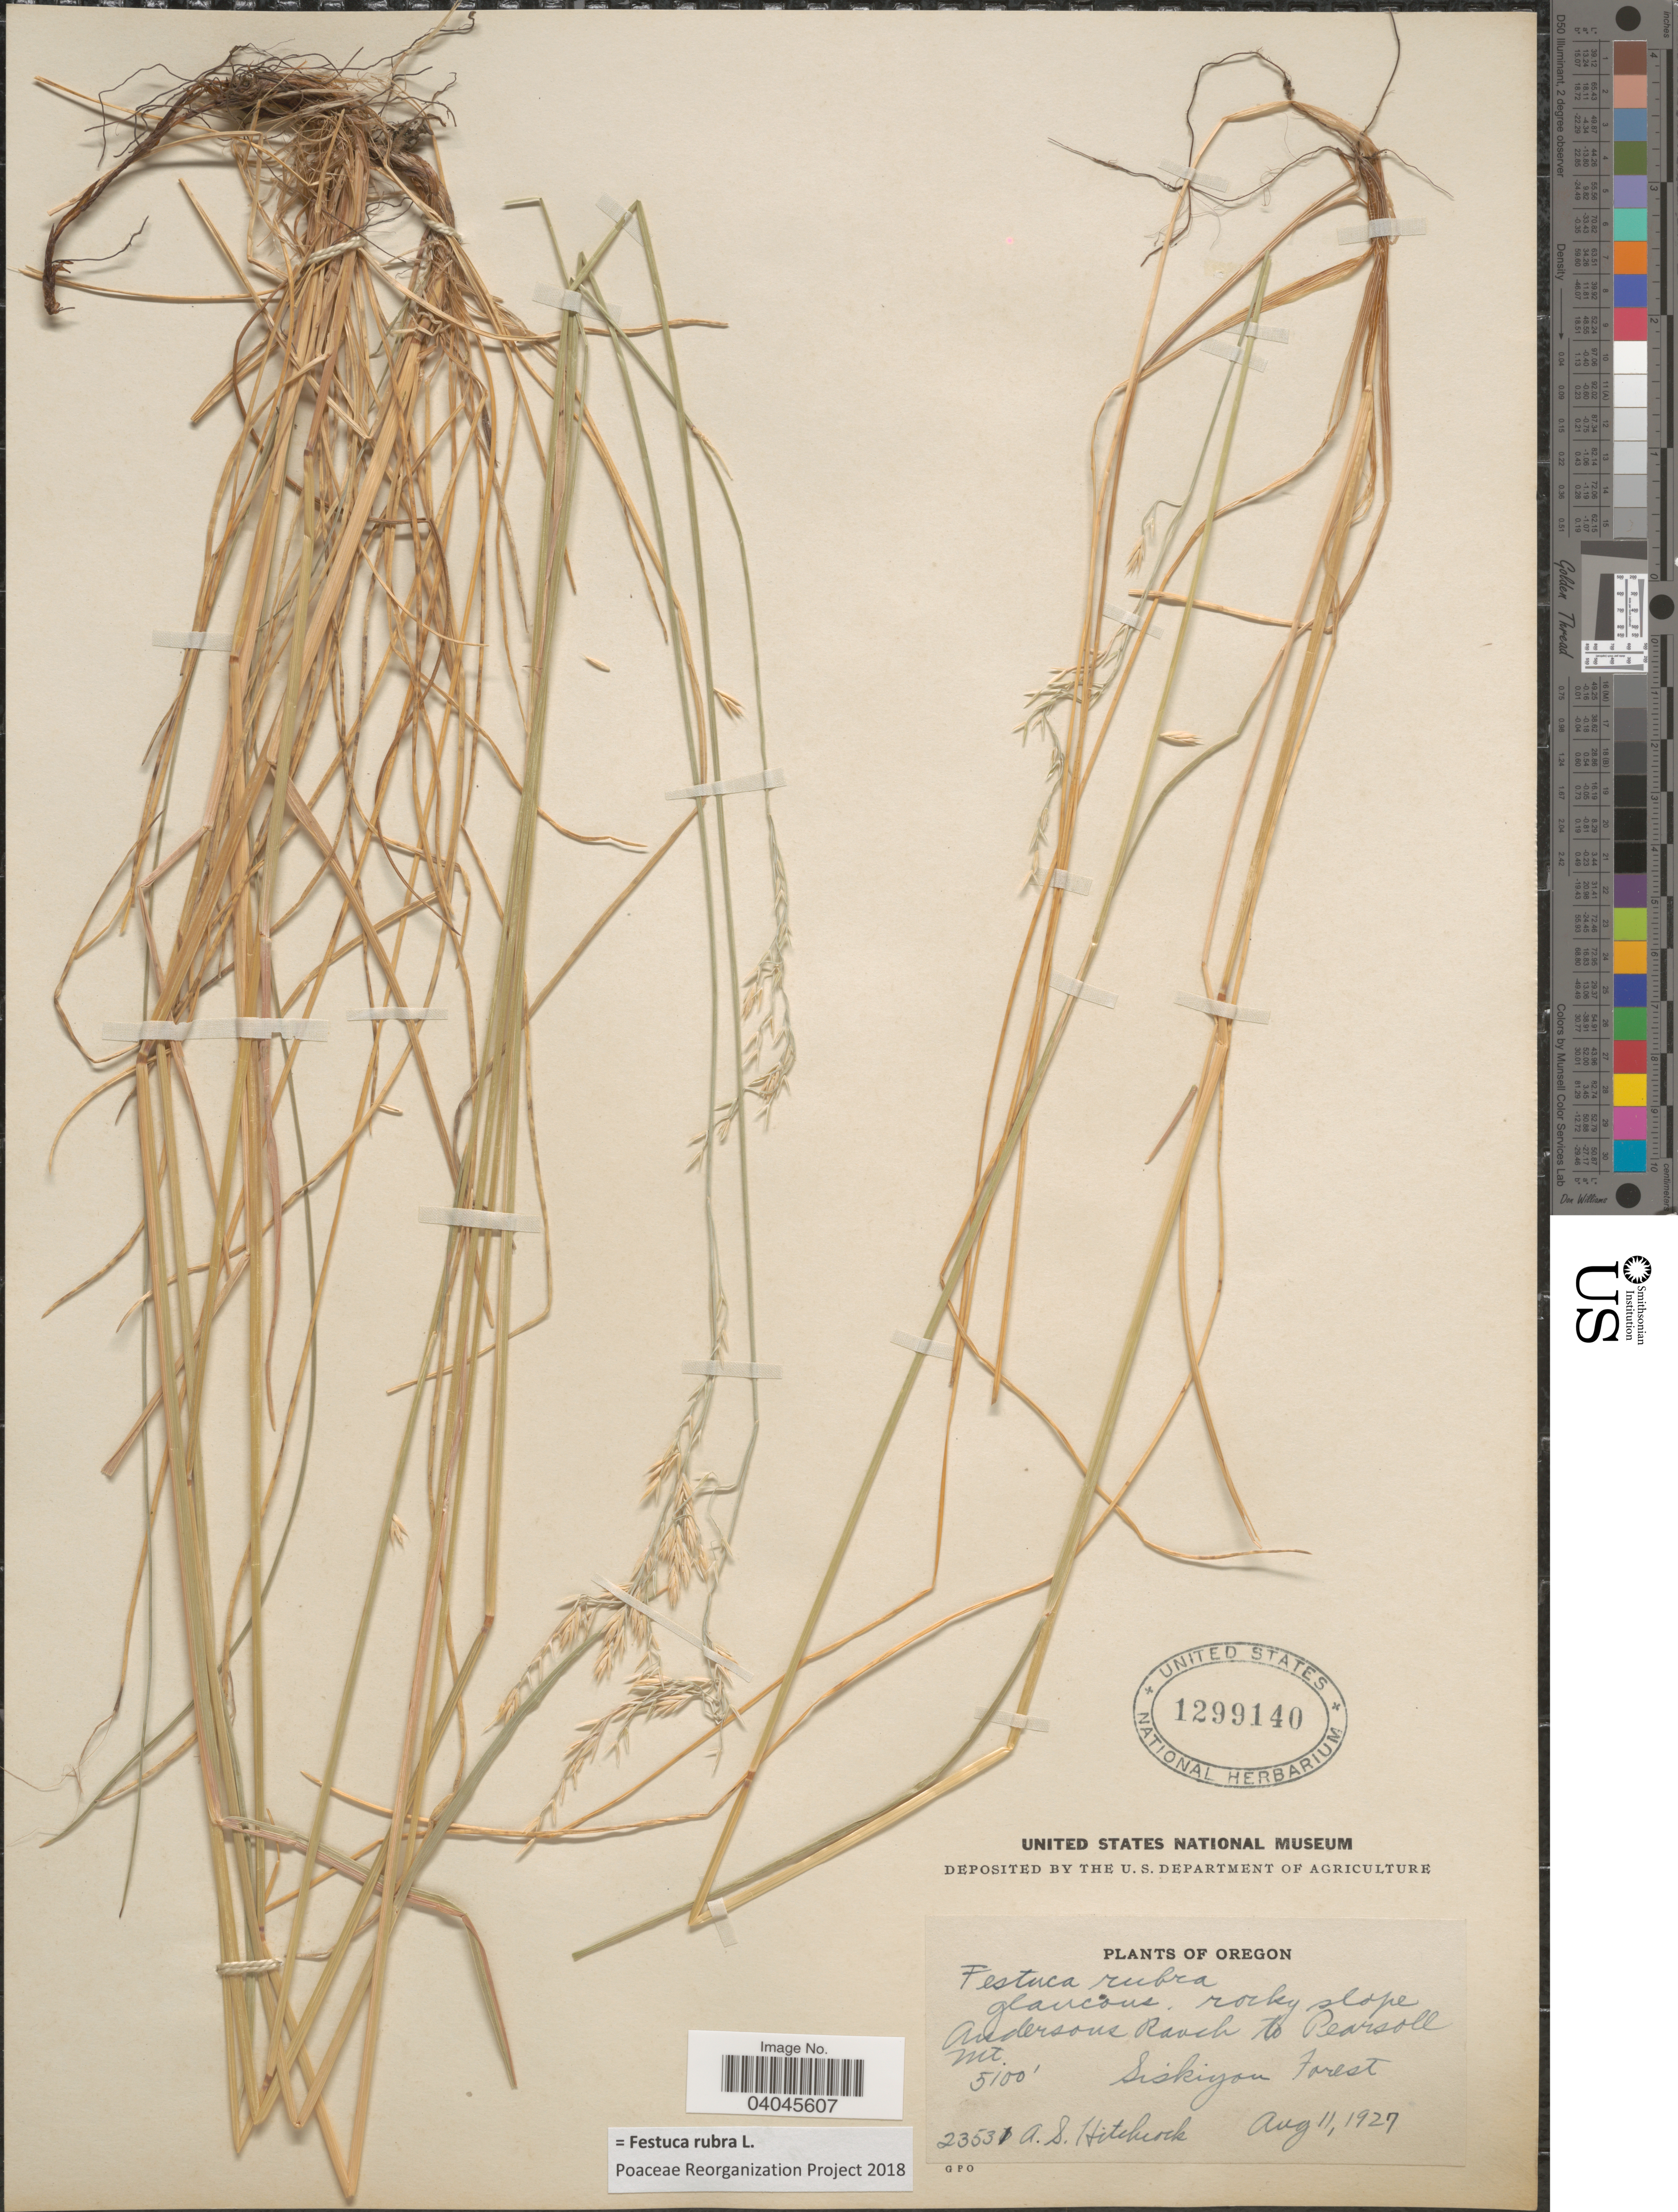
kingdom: Plantae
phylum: Tracheophyta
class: Liliopsida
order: Poales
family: Poaceae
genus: Festuca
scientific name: Festuca rubra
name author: L.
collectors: A. S. Hitchcock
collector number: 23531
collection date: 1927-08-11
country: United States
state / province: Oregon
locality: Glaucous, rocky slope Anderson Ranch to Pearsoll Mt. Siskiyou Forest.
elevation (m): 1554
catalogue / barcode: US 1299140